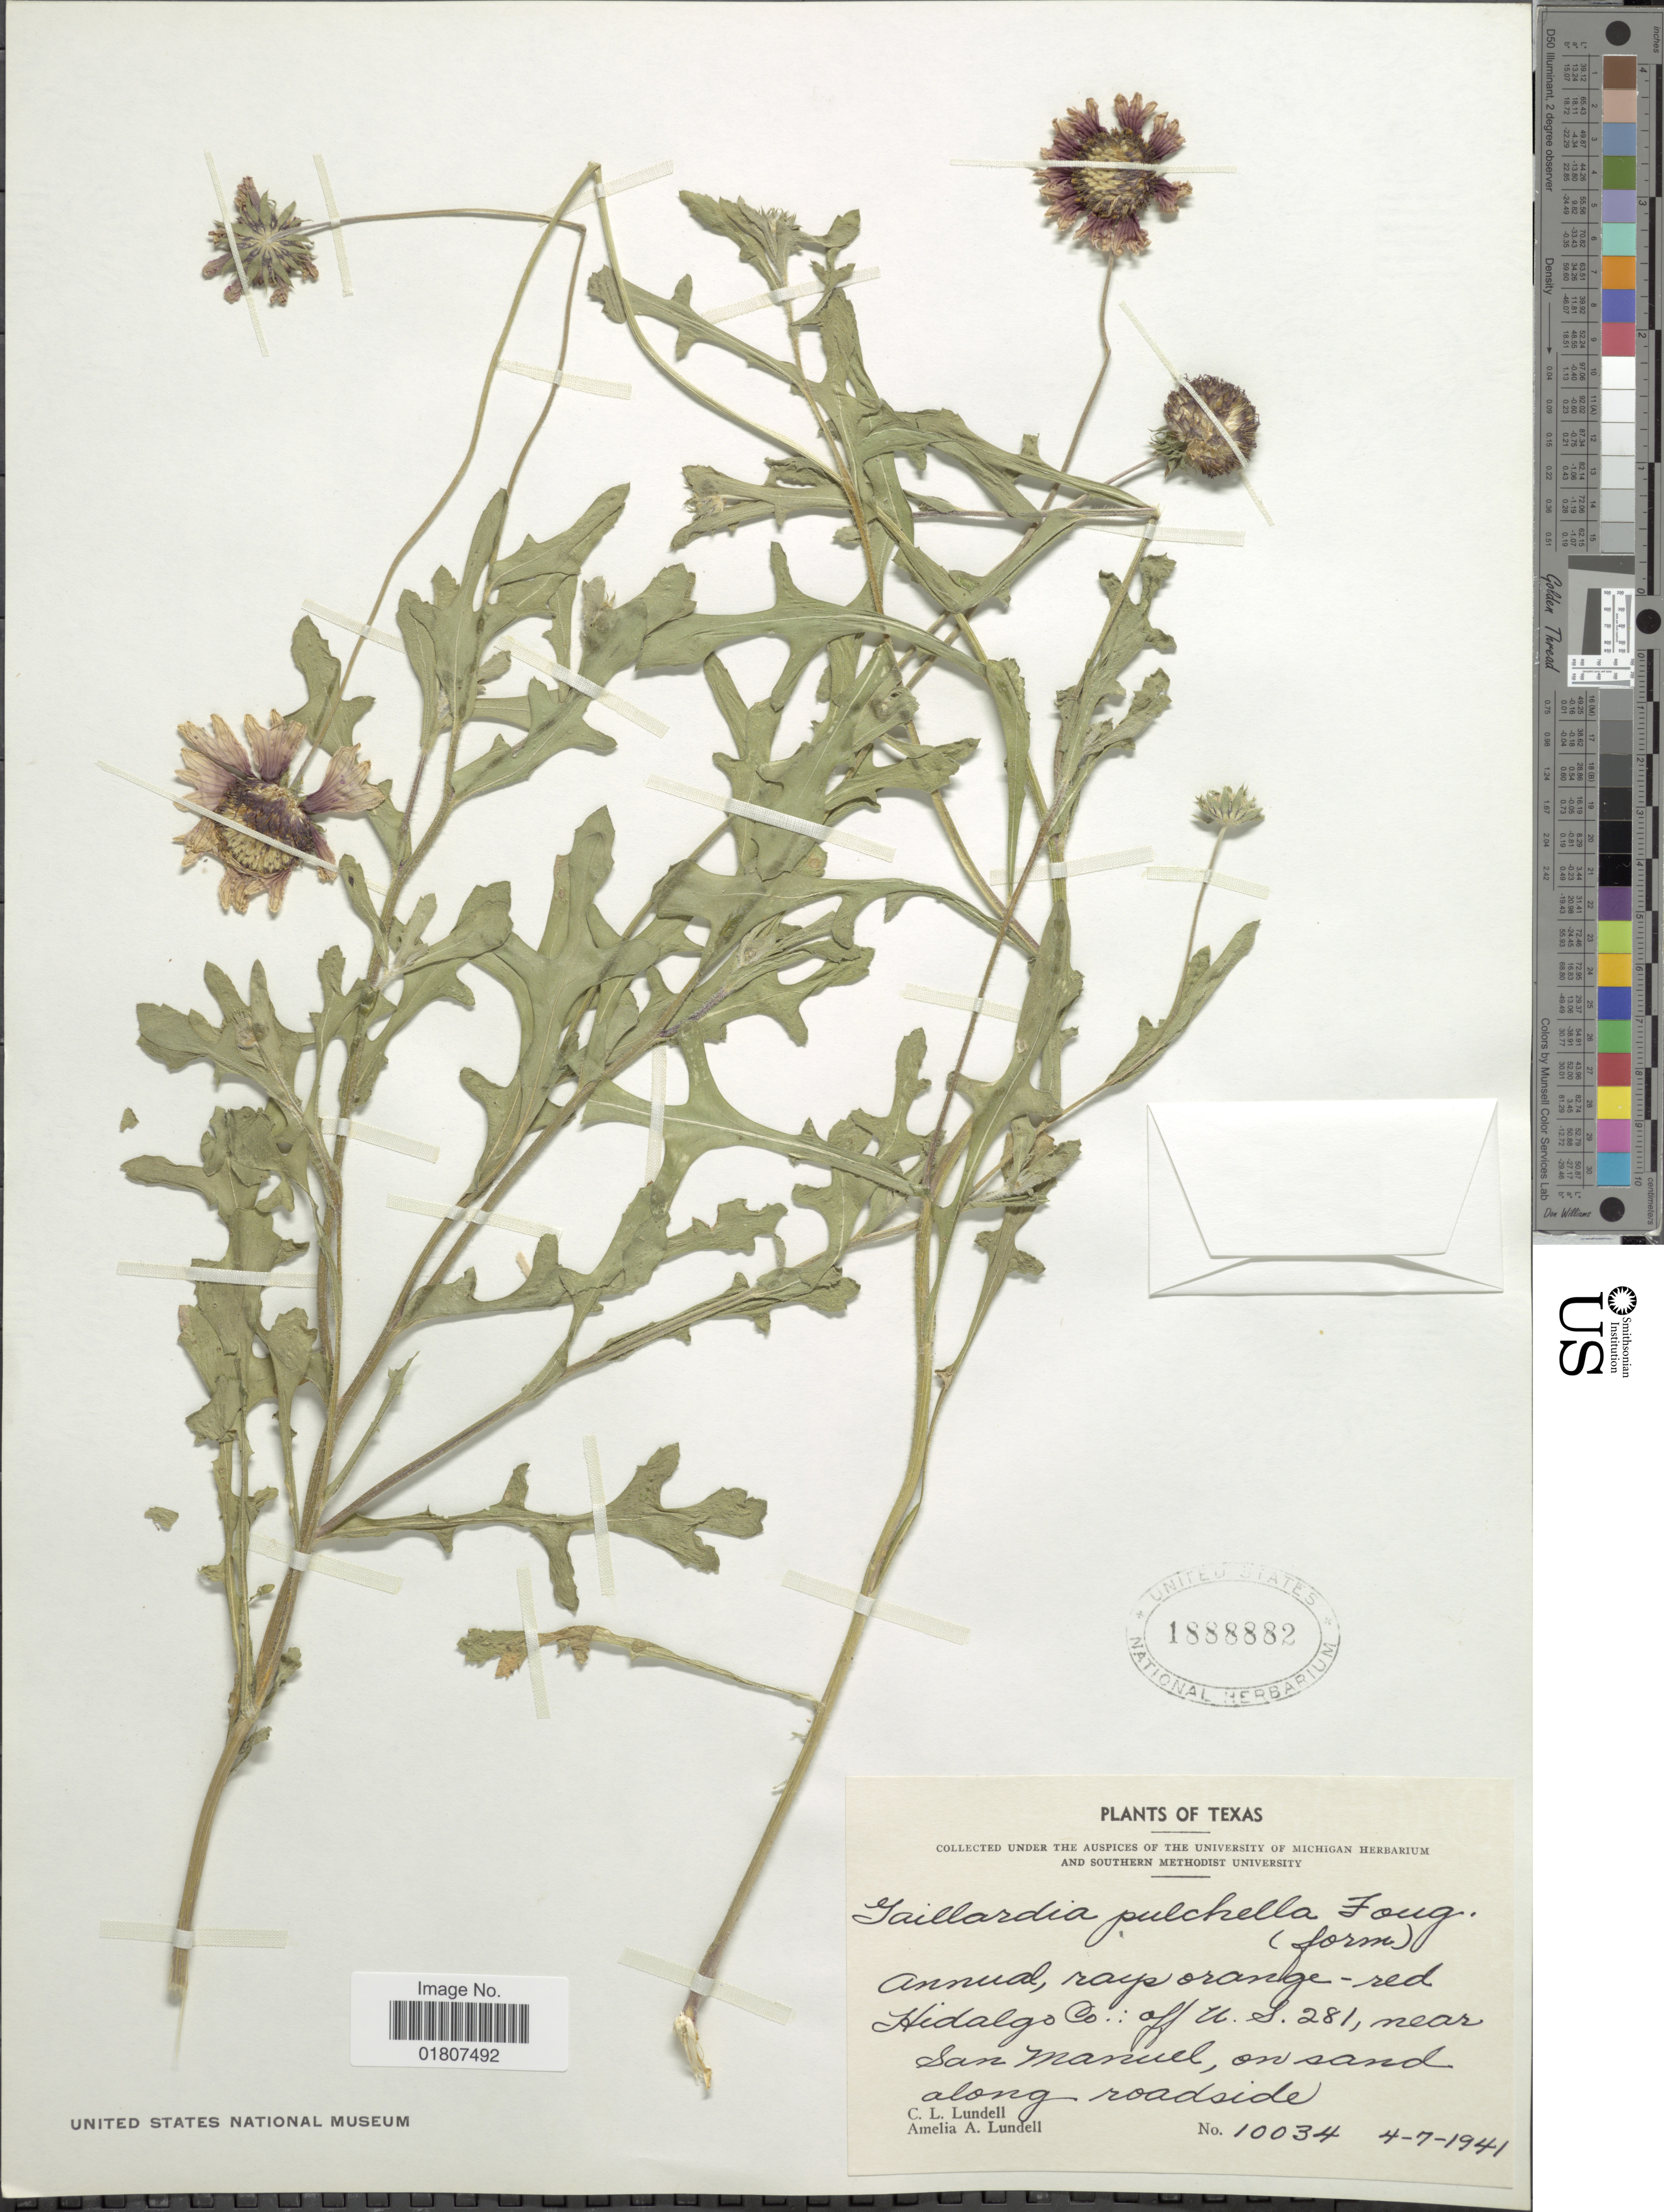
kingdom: Plantae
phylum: Tracheophyta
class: Magnoliopsida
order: Asterales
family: Asteraceae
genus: Gaillardia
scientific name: Gaillardia pulchella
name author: Foug.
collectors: C. L. Lundell & A. A. Lundell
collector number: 10034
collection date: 1941-04-07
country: United States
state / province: Texas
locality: Hidalgo Co.: off U. S. 281, near San Manuel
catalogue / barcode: US 1888882